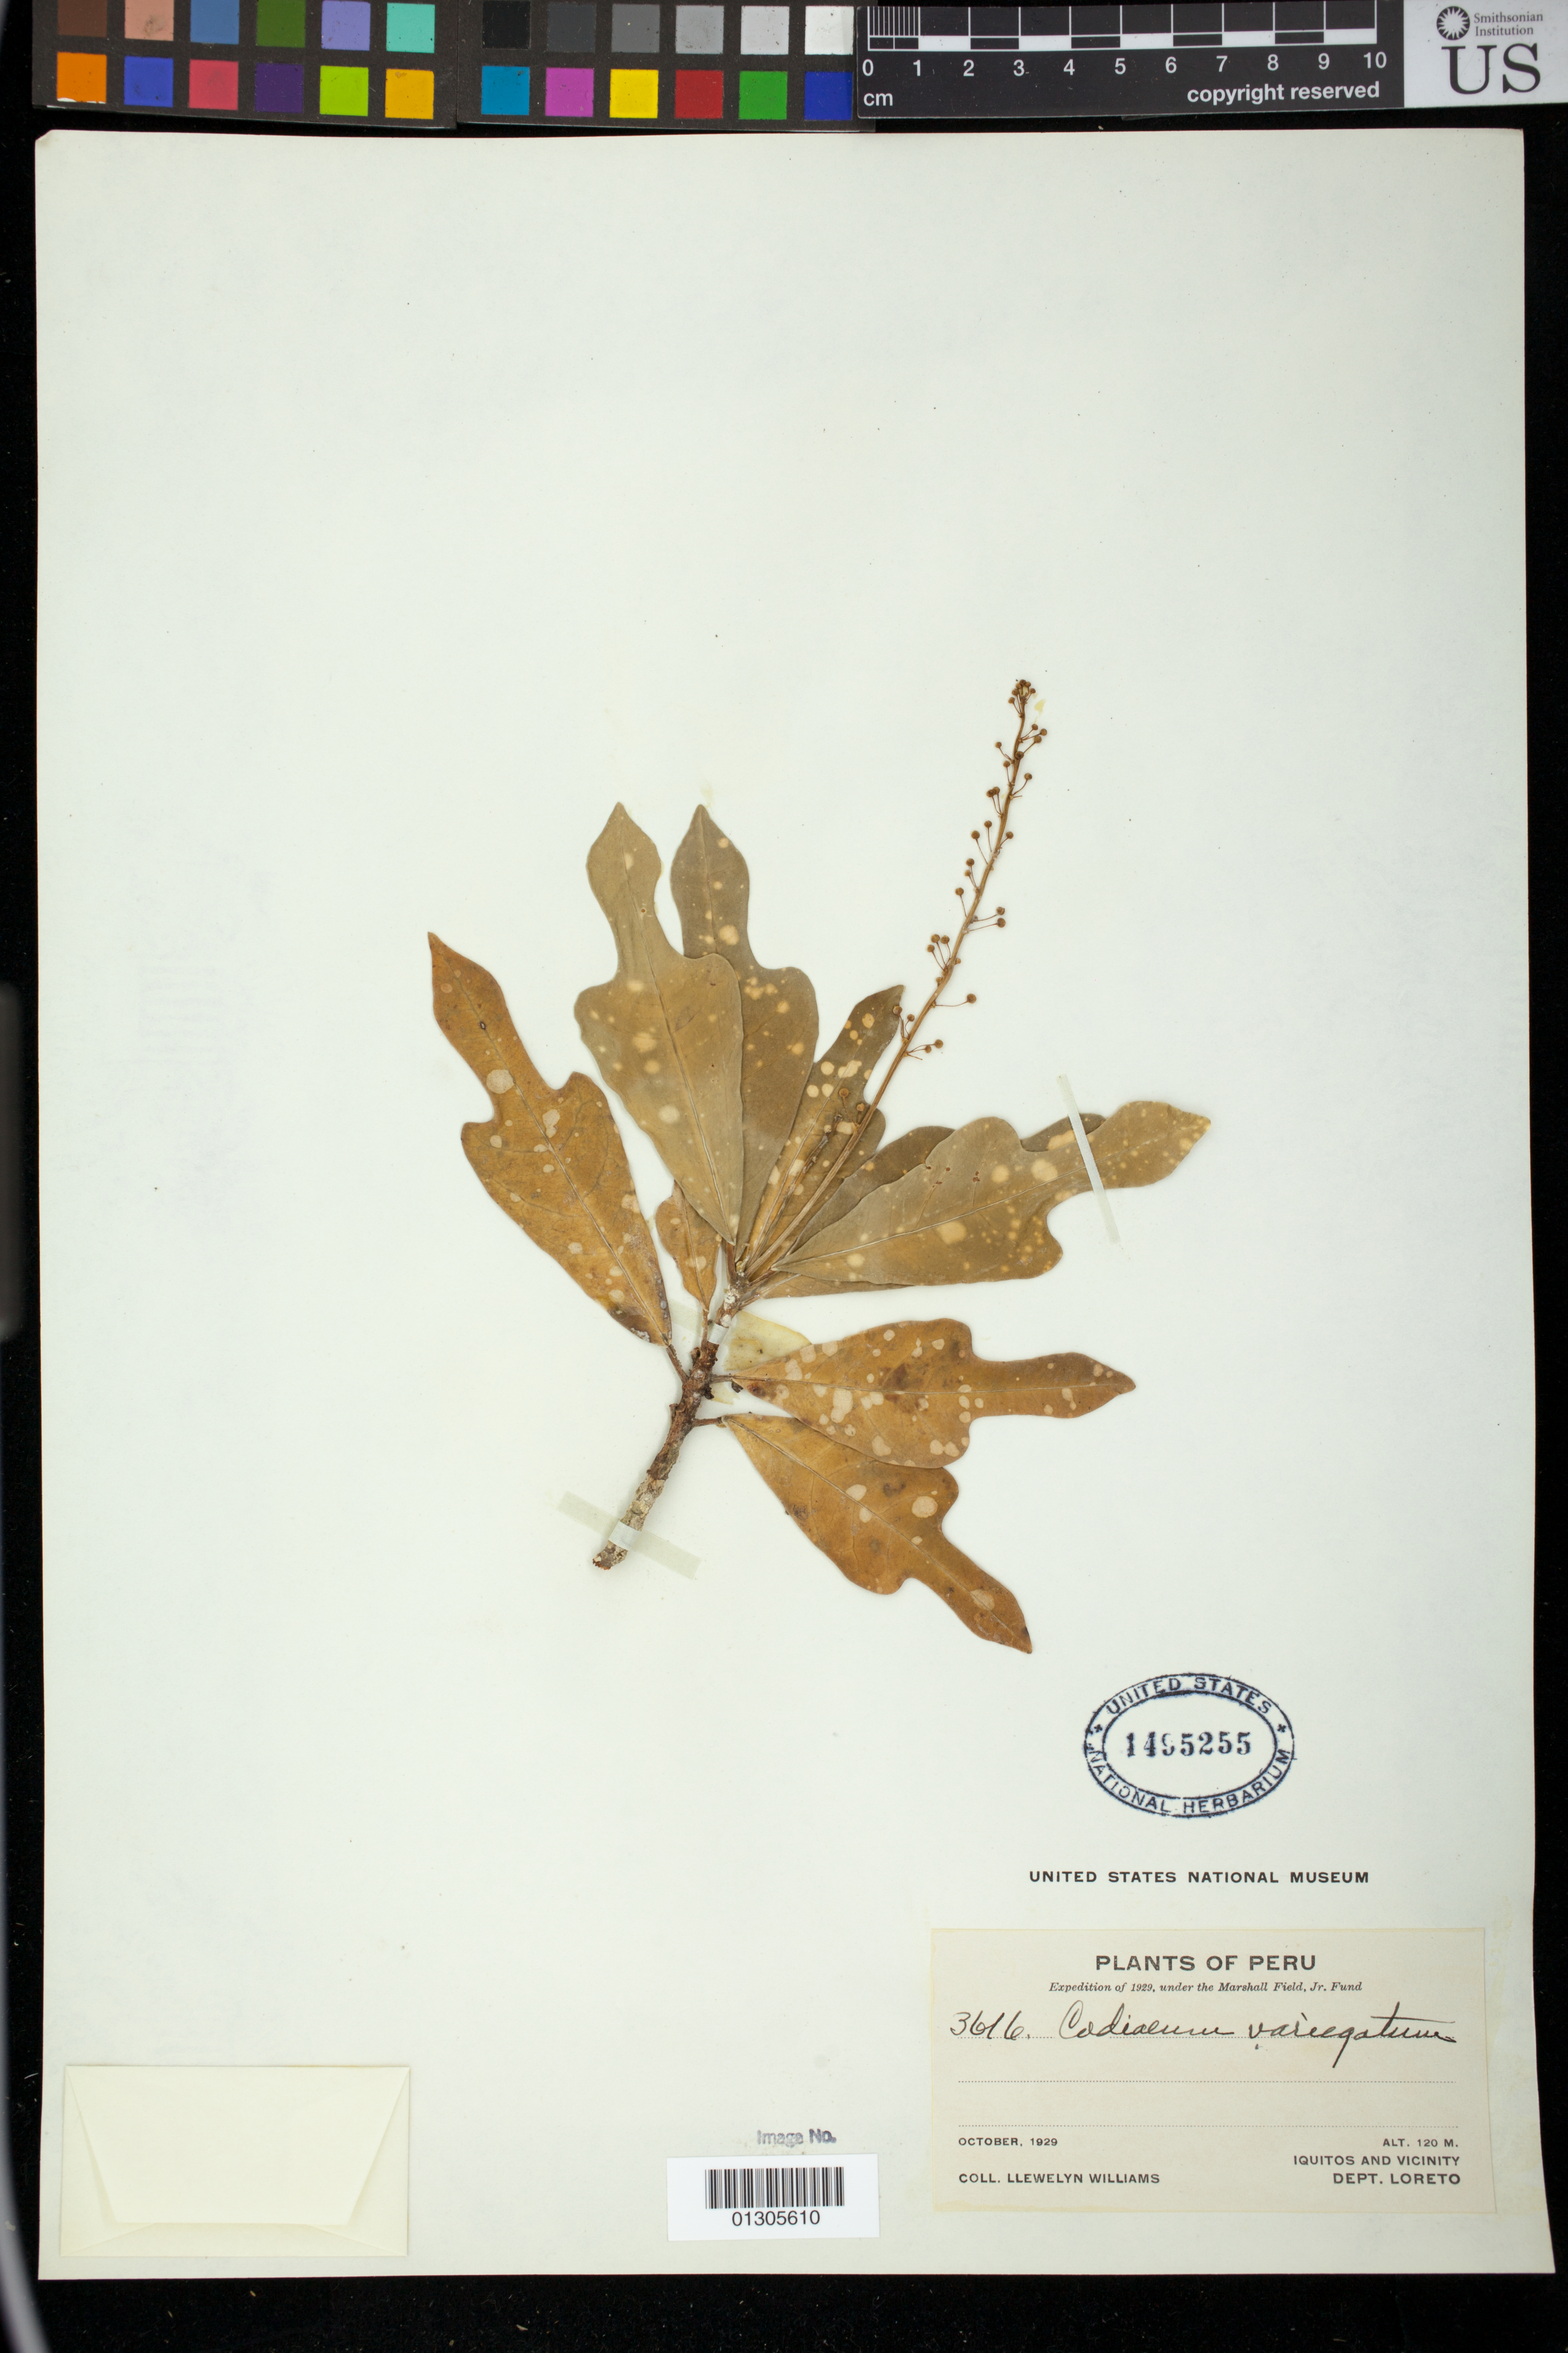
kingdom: Plantae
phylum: Tracheophyta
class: Magnoliopsida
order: Malpighiales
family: Euphorbiaceae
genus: Codiaeum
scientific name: Codiaeum variegatum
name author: (L.) Rumph. ex A. Juss.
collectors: Ll. Williams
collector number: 3616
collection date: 1929-10-01/1929-10-31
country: Peru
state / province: Loreto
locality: Iquitos and Vicinity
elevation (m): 120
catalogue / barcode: US 1495255